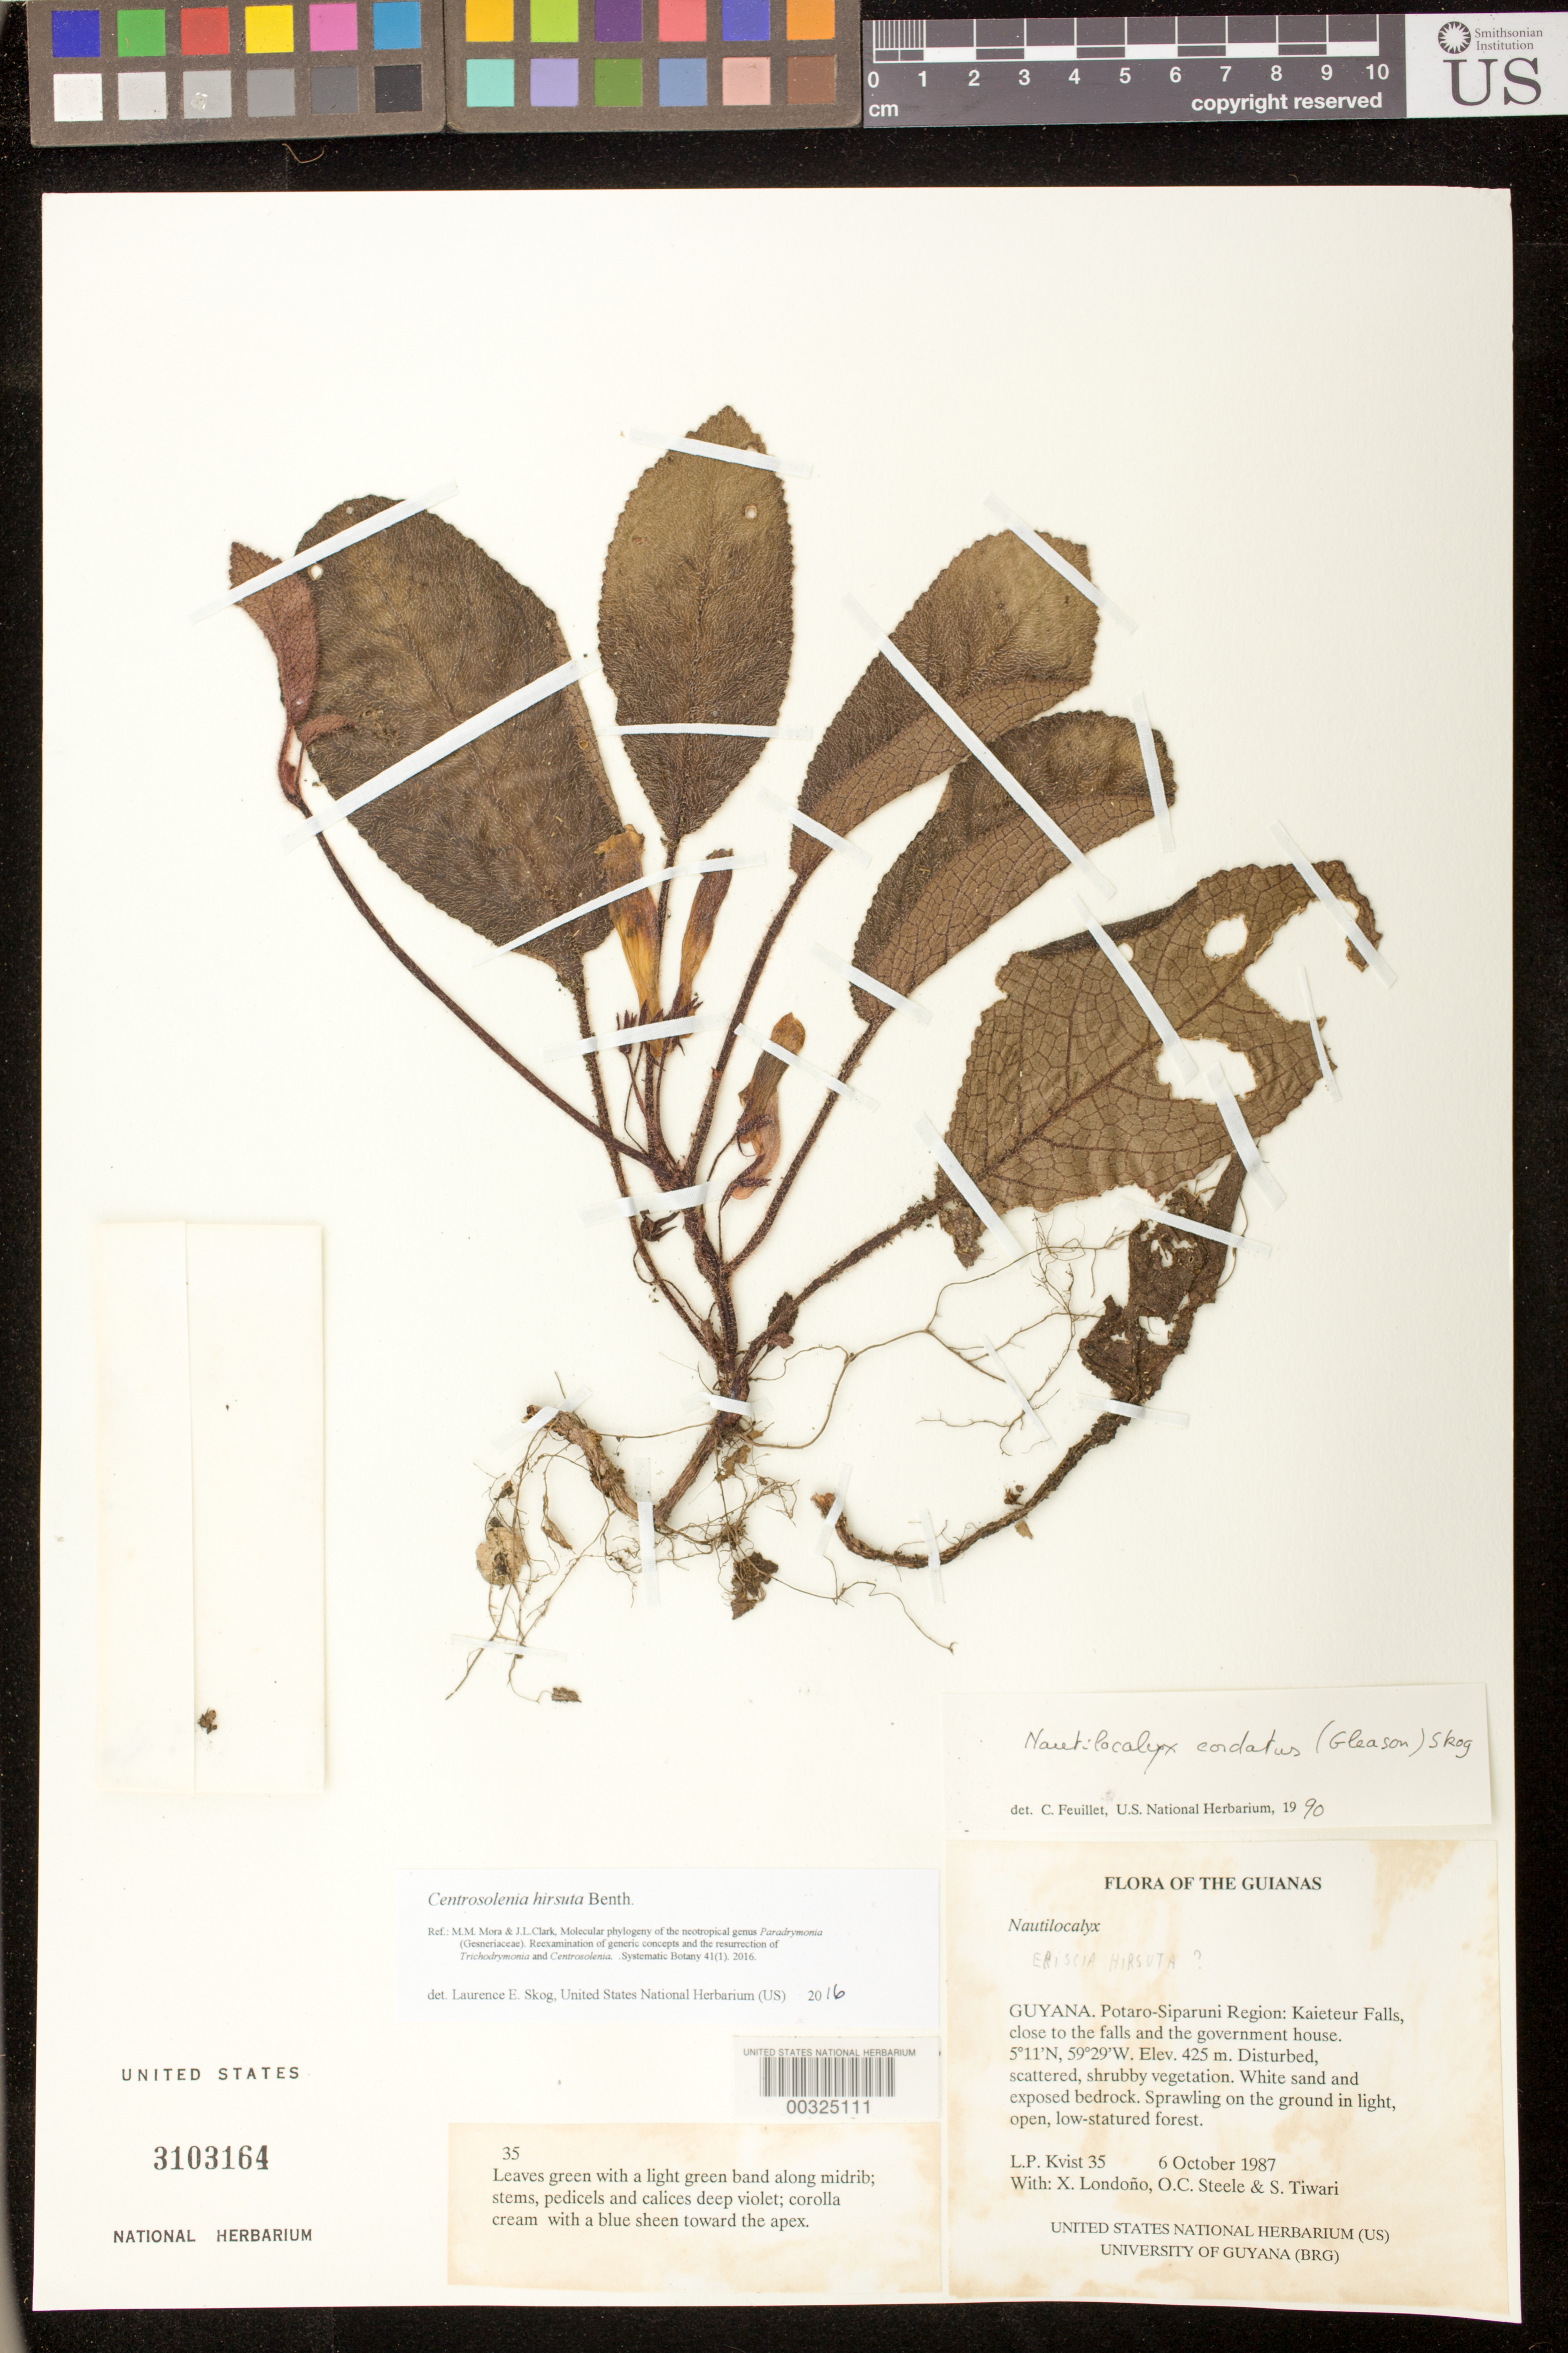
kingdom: Plantae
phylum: Tracheophyta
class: Magnoliopsida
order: Lamiales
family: Gesneriaceae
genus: Centrosolenia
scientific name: Centrosolenia hirsuta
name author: Benth.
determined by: Skog, Laurence E.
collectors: L. P. Kvist, X. Londoño, O. C. Steele & S. Tiwari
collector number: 35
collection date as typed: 06 Oct 1987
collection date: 1987-10-06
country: Guyana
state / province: Potaro-Siparuni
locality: Kaieteur Falls, close to the falls and government house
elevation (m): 425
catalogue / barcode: US 3103164